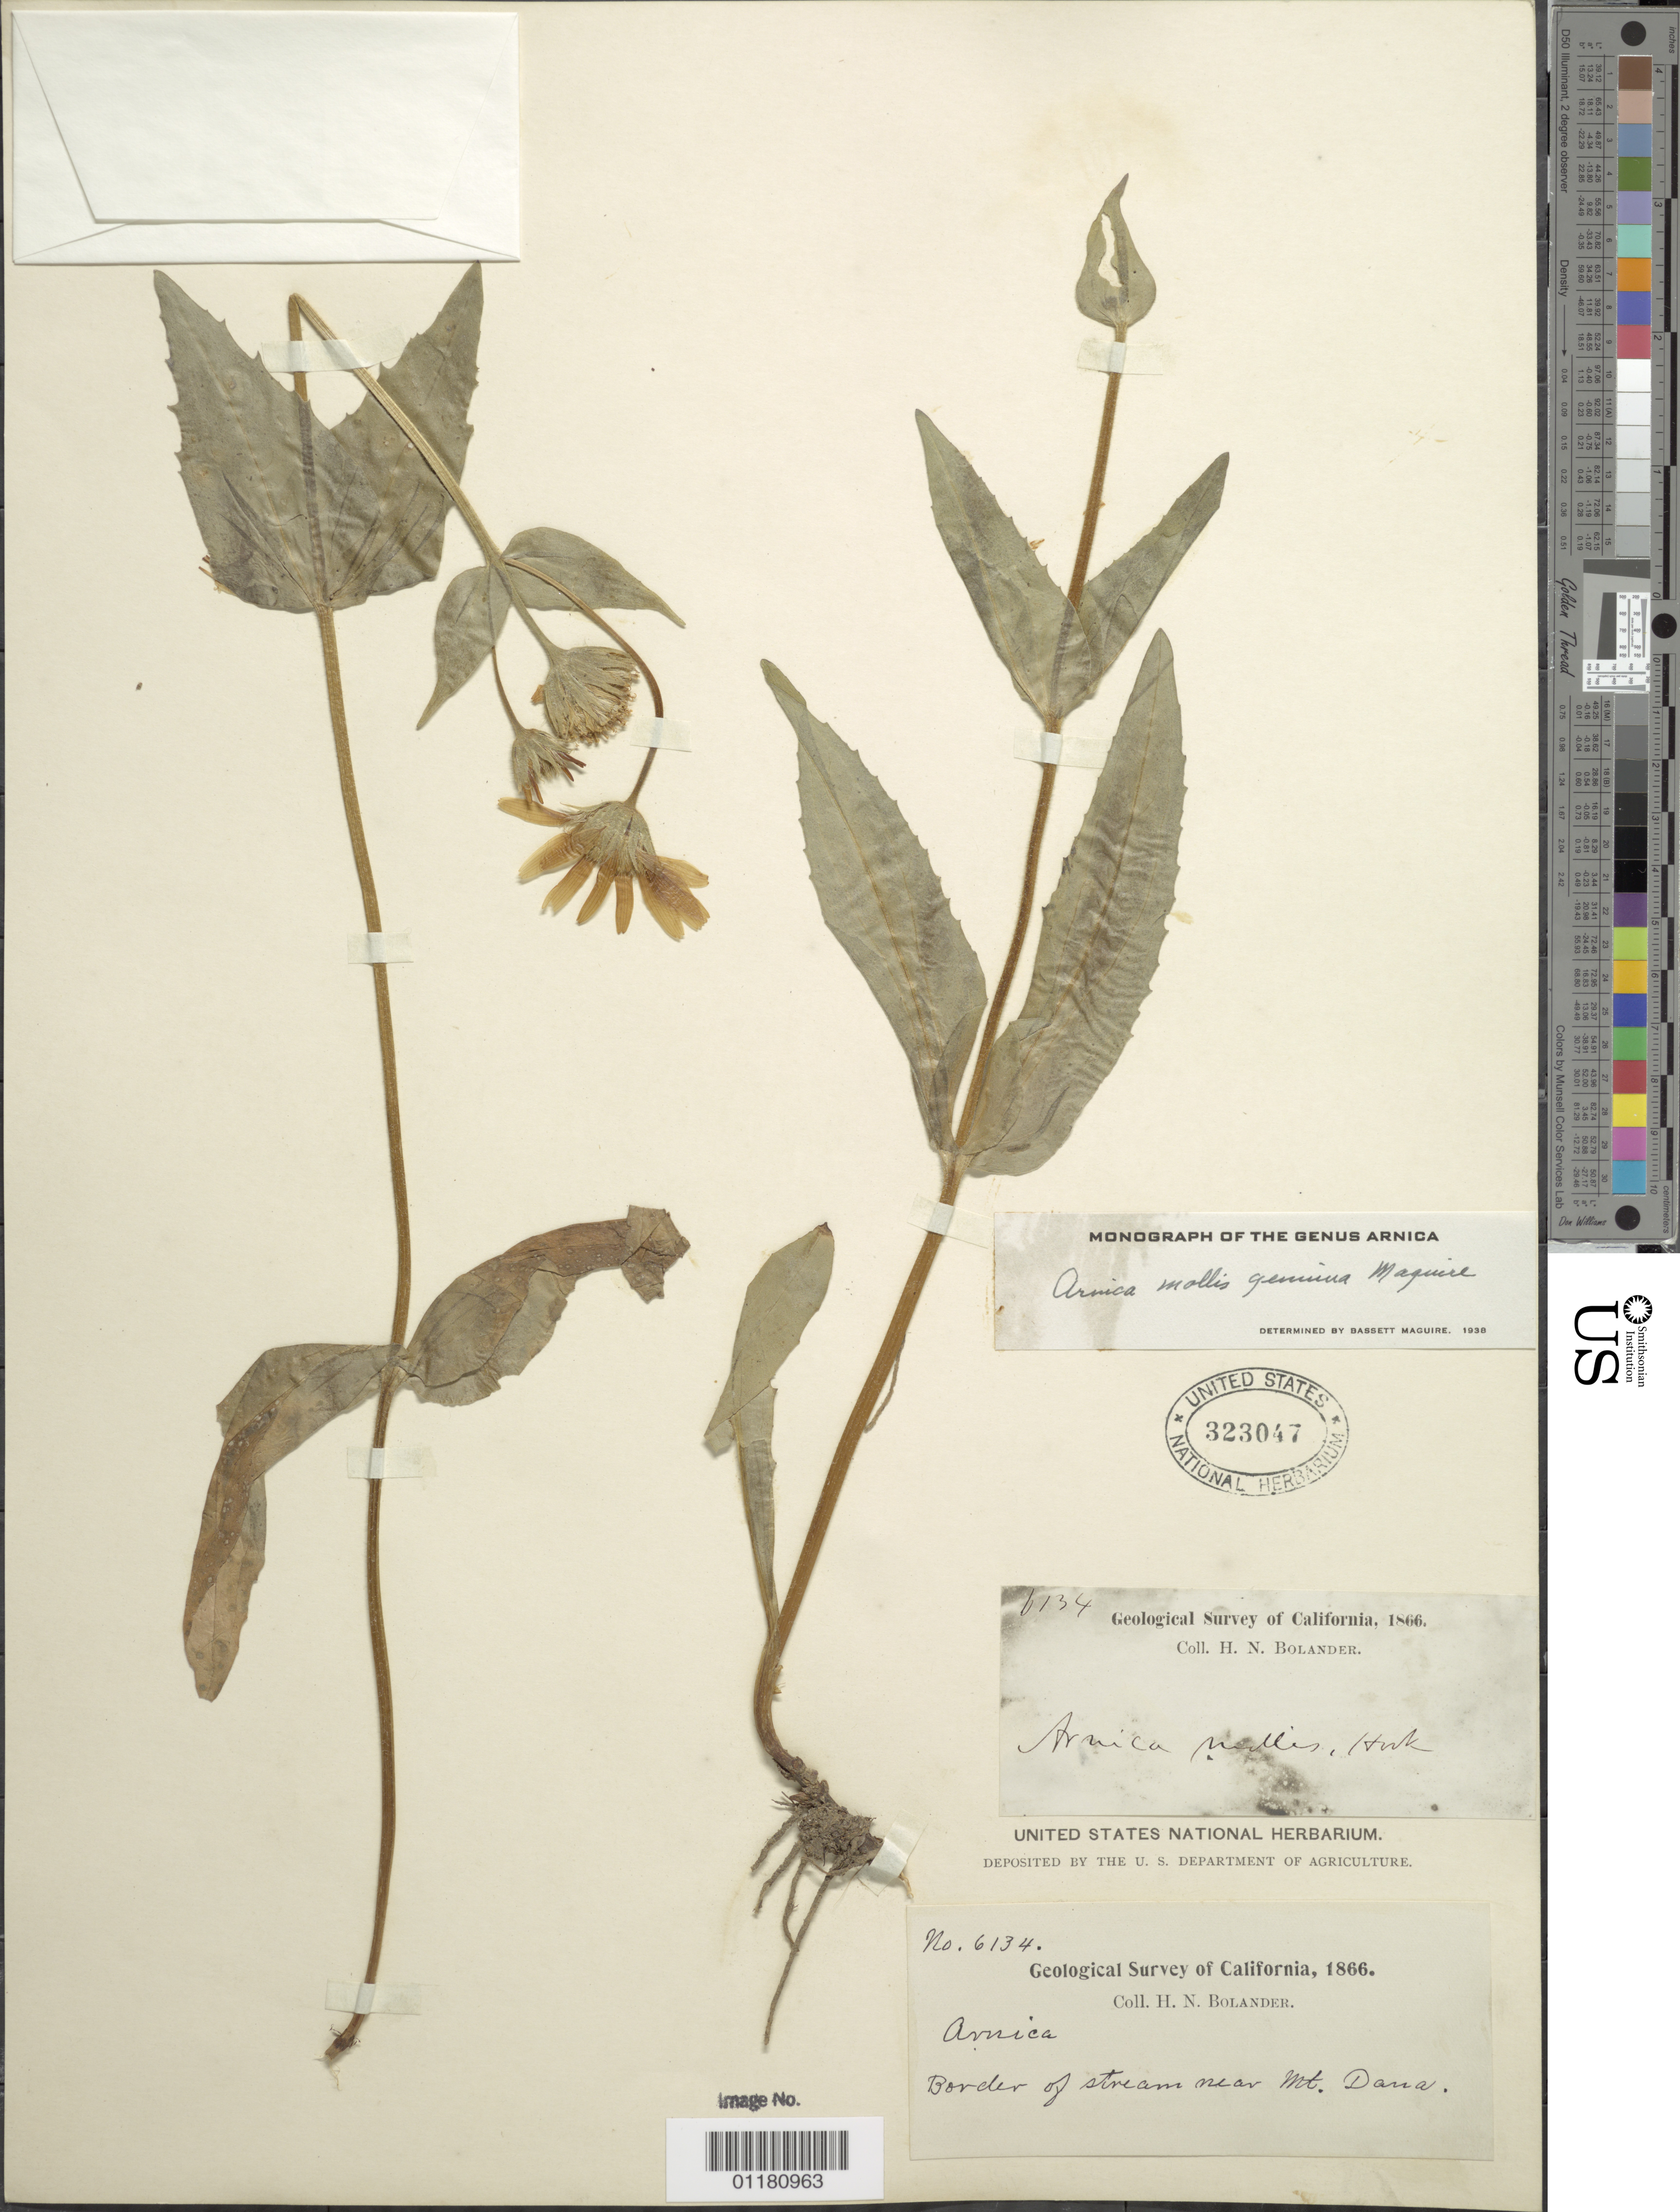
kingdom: Plantae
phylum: Tracheophyta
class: Magnoliopsida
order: Asterales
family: Asteraceae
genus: Arnica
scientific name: Arnica mollis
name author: Hook.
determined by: Maguire, Bassett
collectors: H. Bolander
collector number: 6134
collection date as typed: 1866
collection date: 1866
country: United States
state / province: California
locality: Border of stream near Mt. Dana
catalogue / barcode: US 323047